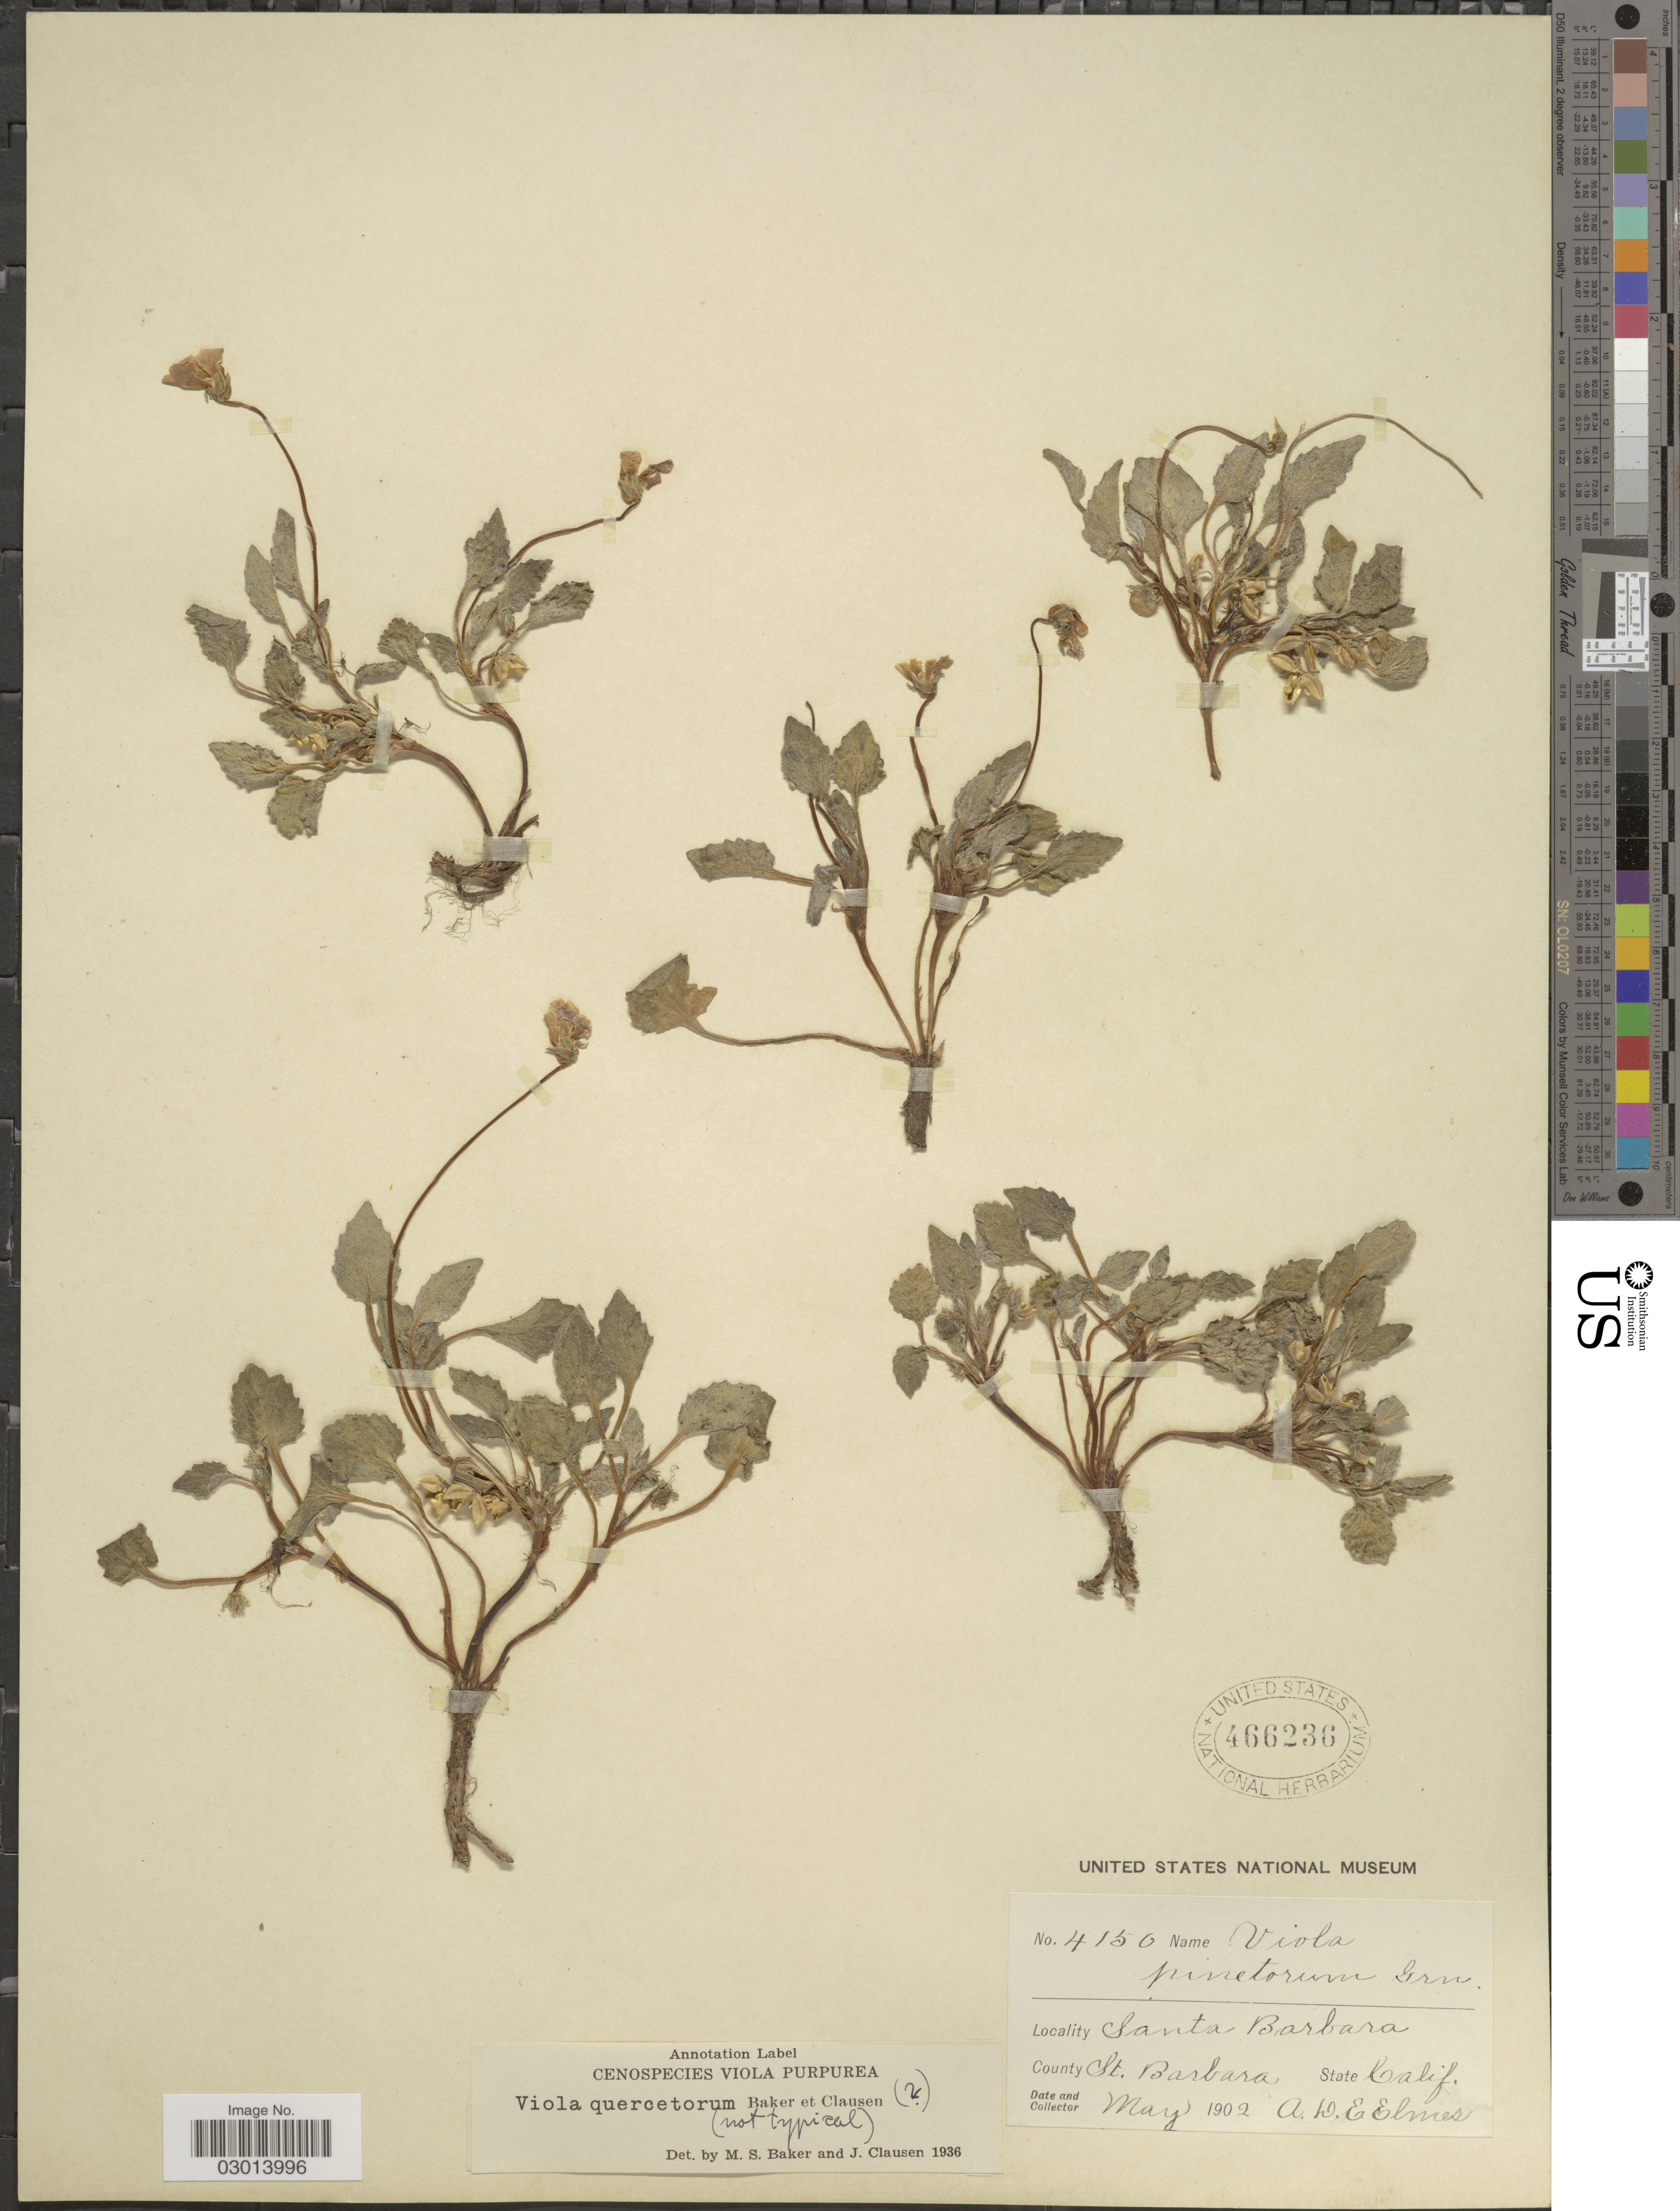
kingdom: Plantae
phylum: Tracheophyta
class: Magnoliopsida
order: Malpighiales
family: Violaceae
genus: Viola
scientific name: Viola quercetorum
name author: M.S. Baker & J.C. Clausen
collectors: A. D. E. Elmer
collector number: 4150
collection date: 1902-05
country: United States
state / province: California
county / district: Santa Barbara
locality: Santa Barbara. County St. Barbara. State Calif.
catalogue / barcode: US 466236